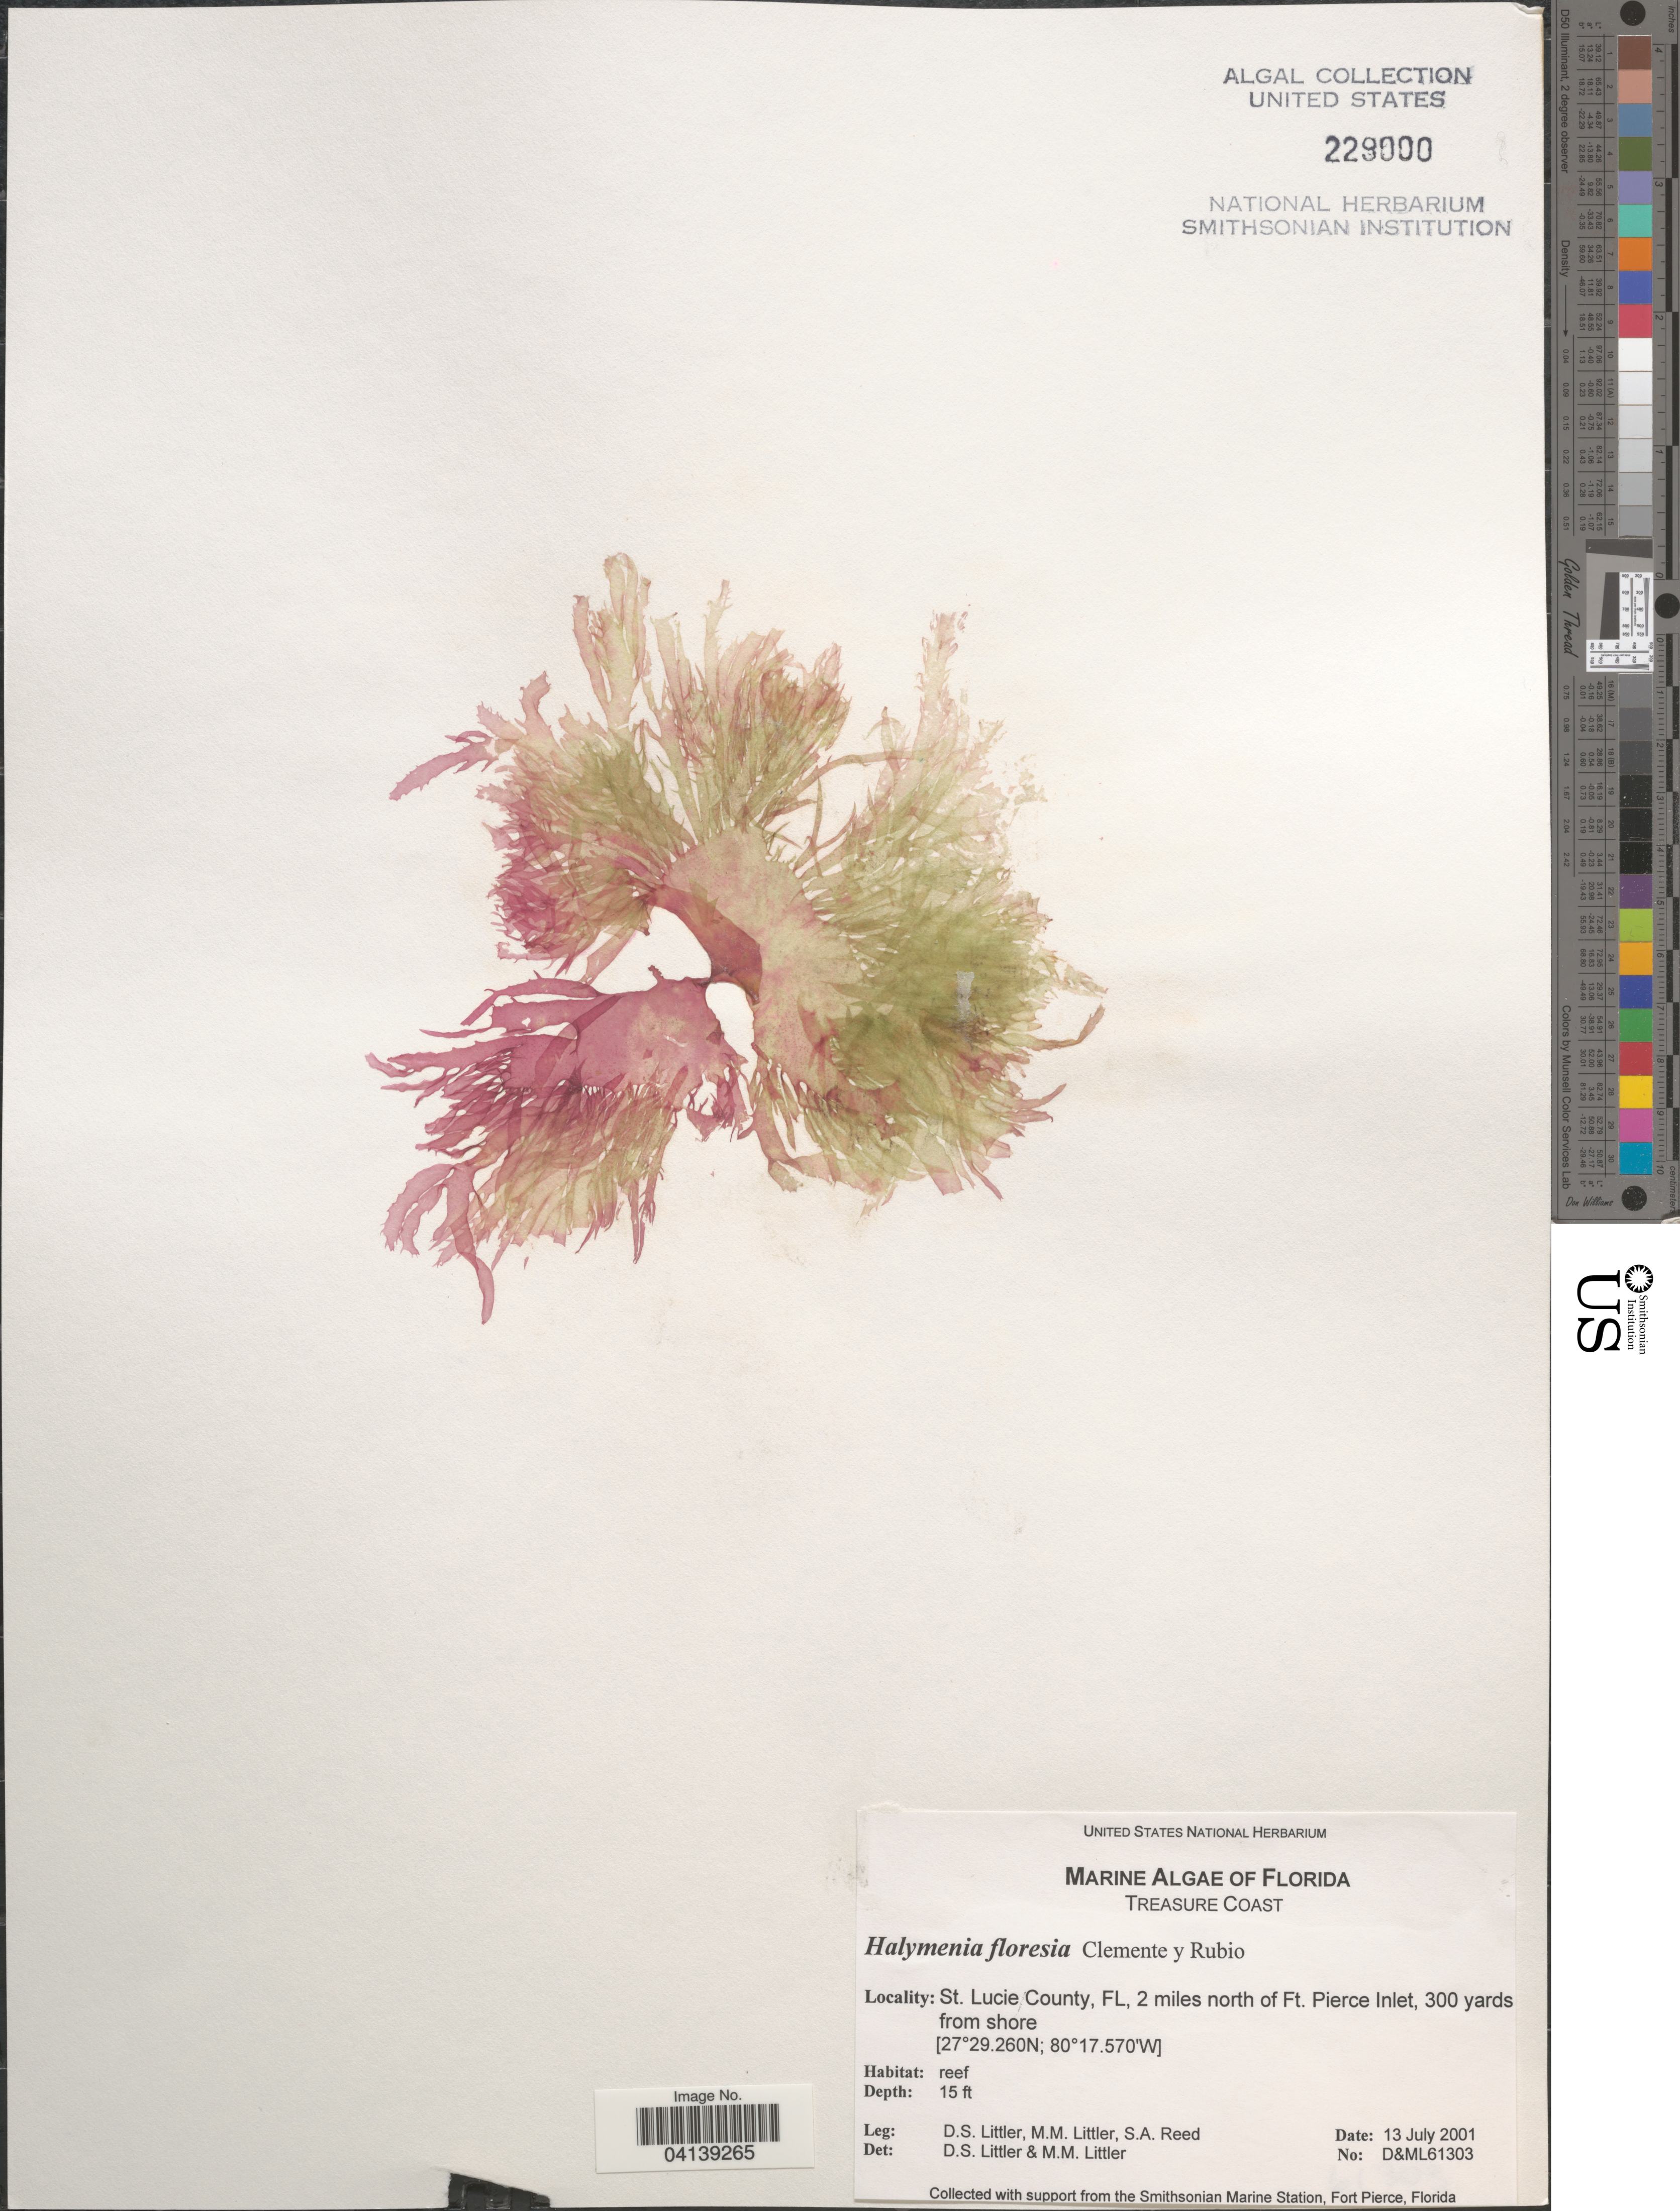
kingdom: Plantae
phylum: Rhodophyta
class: Florideophyceae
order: Halymeniales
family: Halymeniaceae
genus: Halymenia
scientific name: Halymenia floresii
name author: (Clemente) C. Agardh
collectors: D. S. Littler & S. Reed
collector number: D&ML61303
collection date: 2001-07-13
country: United States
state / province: Florida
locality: Treasure Coast. St. Lucie County, 2 miles north of Ft. Pierce Inlet, 300 yards from shore.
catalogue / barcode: US 229000